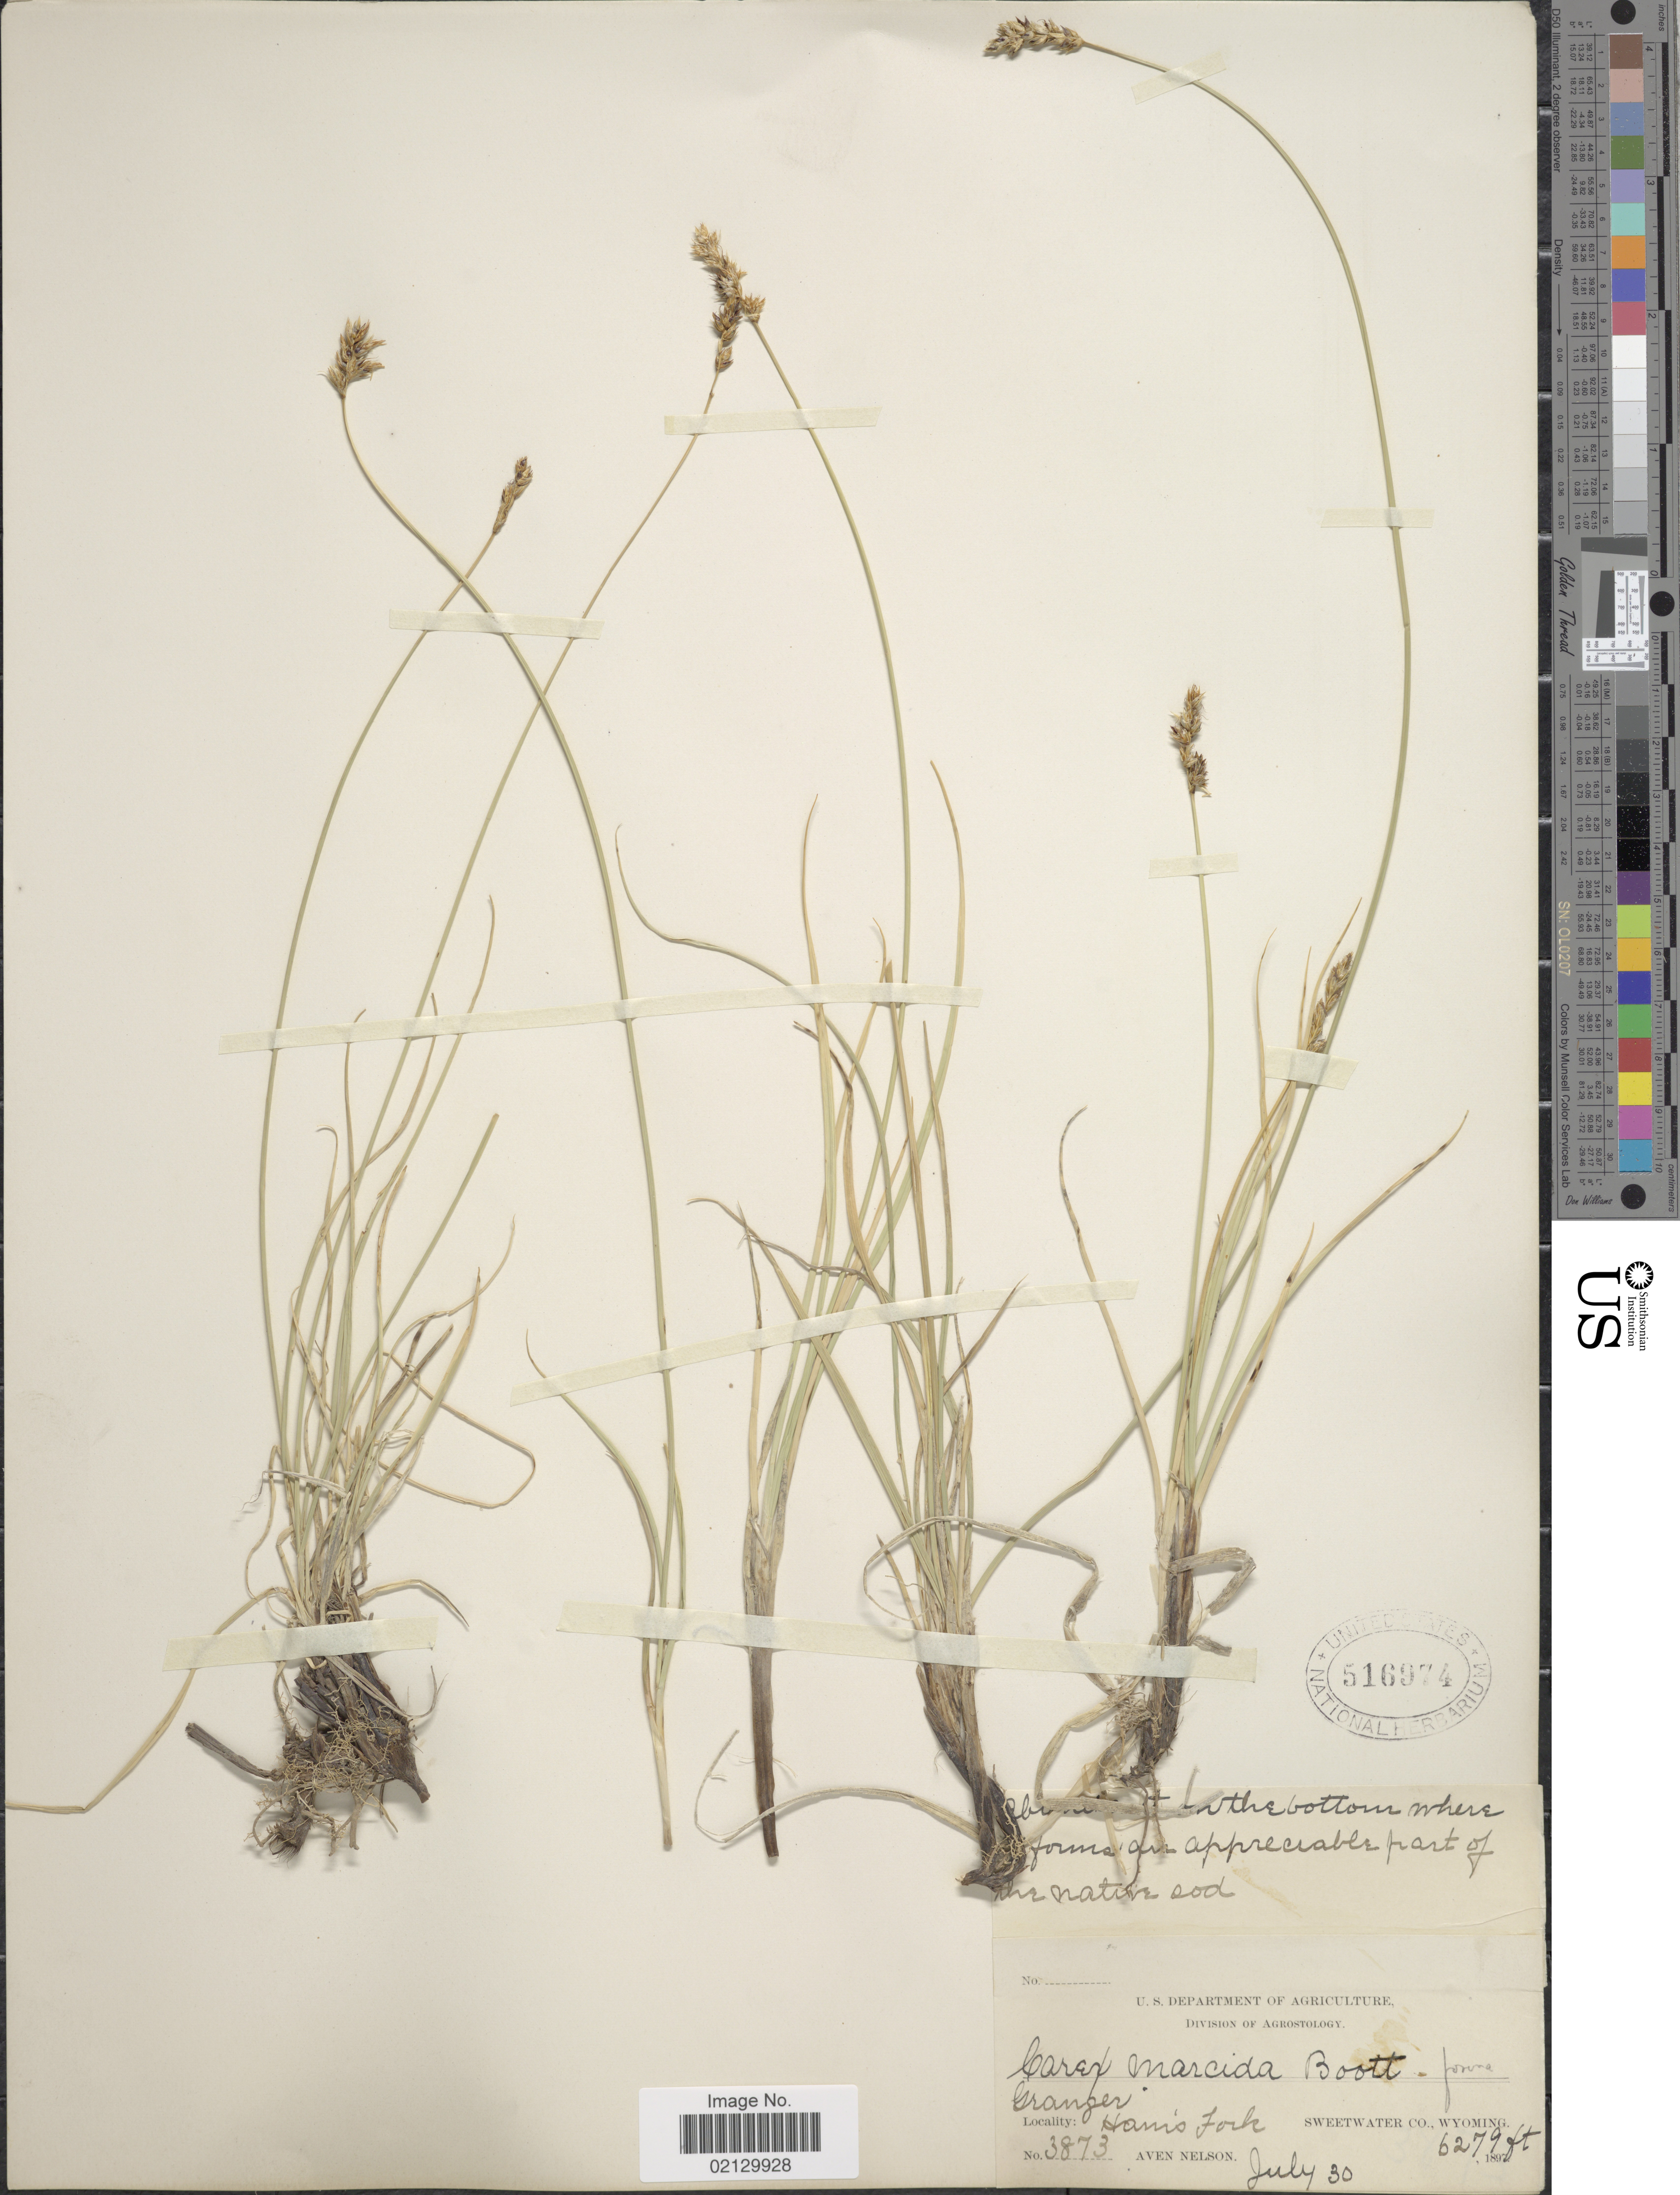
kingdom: Plantae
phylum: Tracheophyta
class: Liliopsida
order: Poales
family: Cyperaceae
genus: Carex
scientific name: Carex praegracilis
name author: W. Boott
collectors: A. Nelson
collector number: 3873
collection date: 1897-07-30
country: United States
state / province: Wyoming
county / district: Sweetwater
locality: Granger, Ham's Fork, Sweetwater Co.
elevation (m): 1914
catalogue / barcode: US 516974